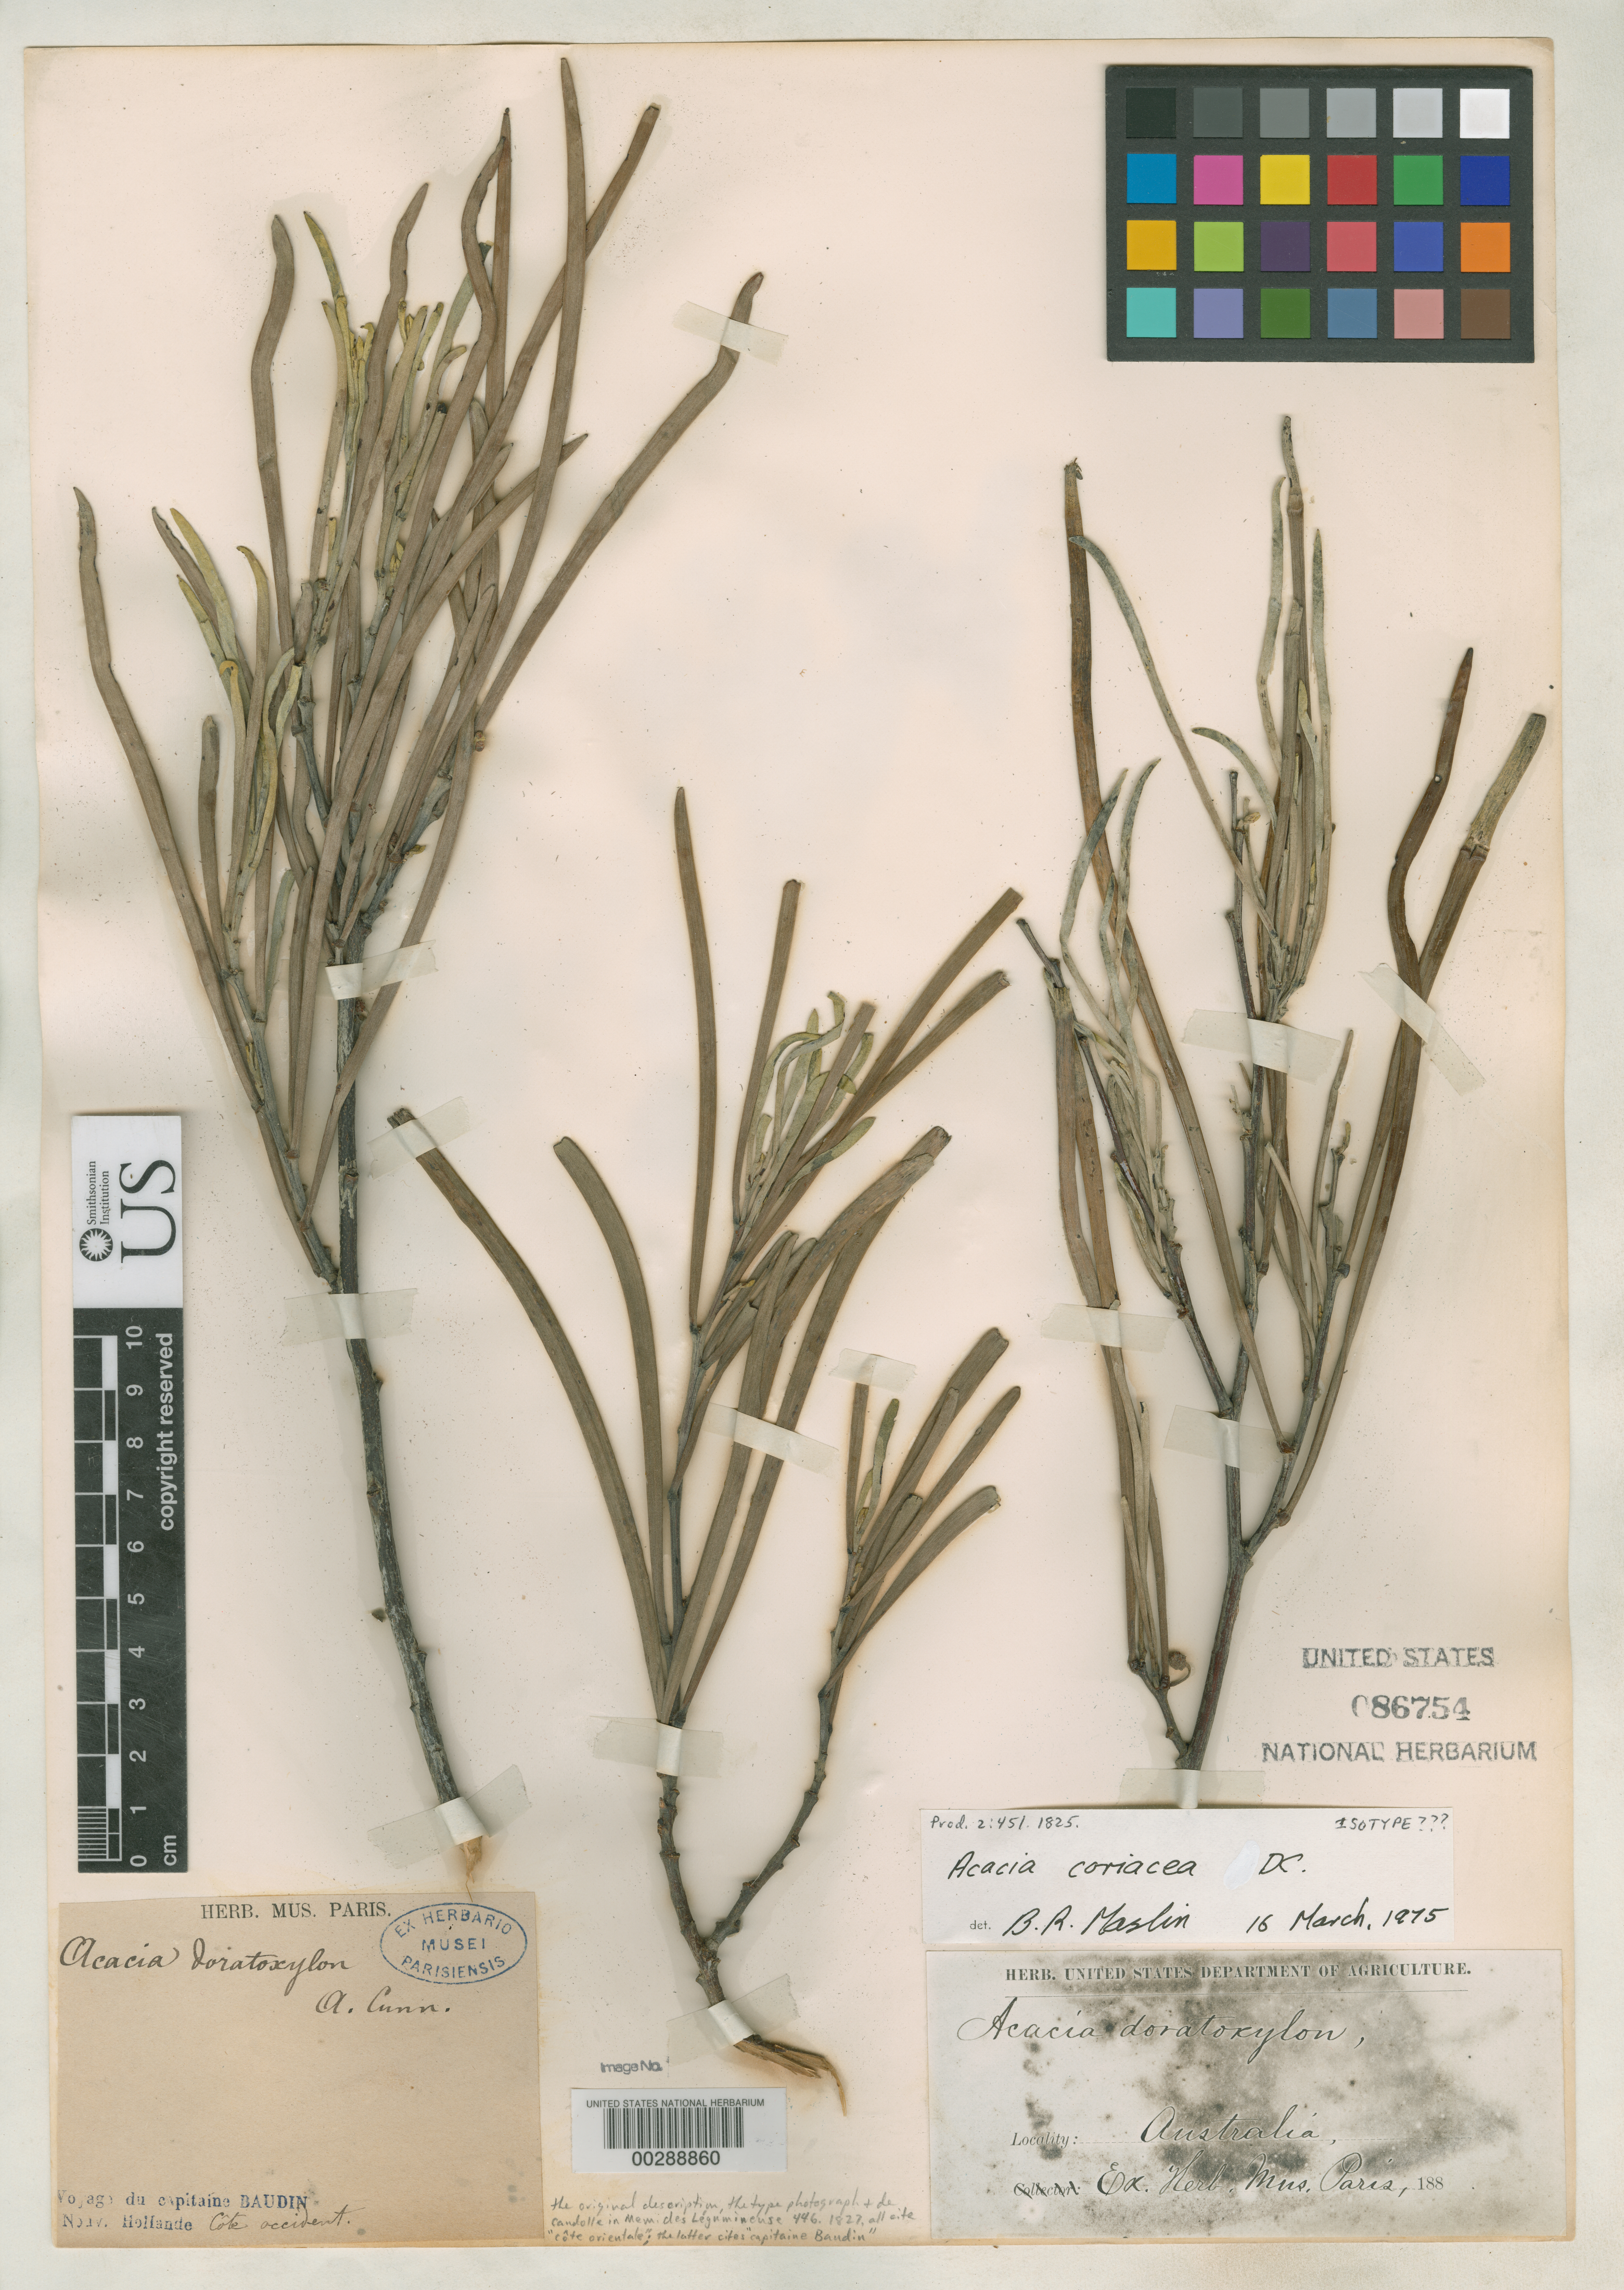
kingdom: Plantae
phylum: Tracheophyta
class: Magnoliopsida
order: Fabales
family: Fabaceae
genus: Acacia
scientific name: Acacia coriacea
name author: DC.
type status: Possible Isotype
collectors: T. Baudin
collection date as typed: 18--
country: Australia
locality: Cote Occident.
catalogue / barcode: US 86754